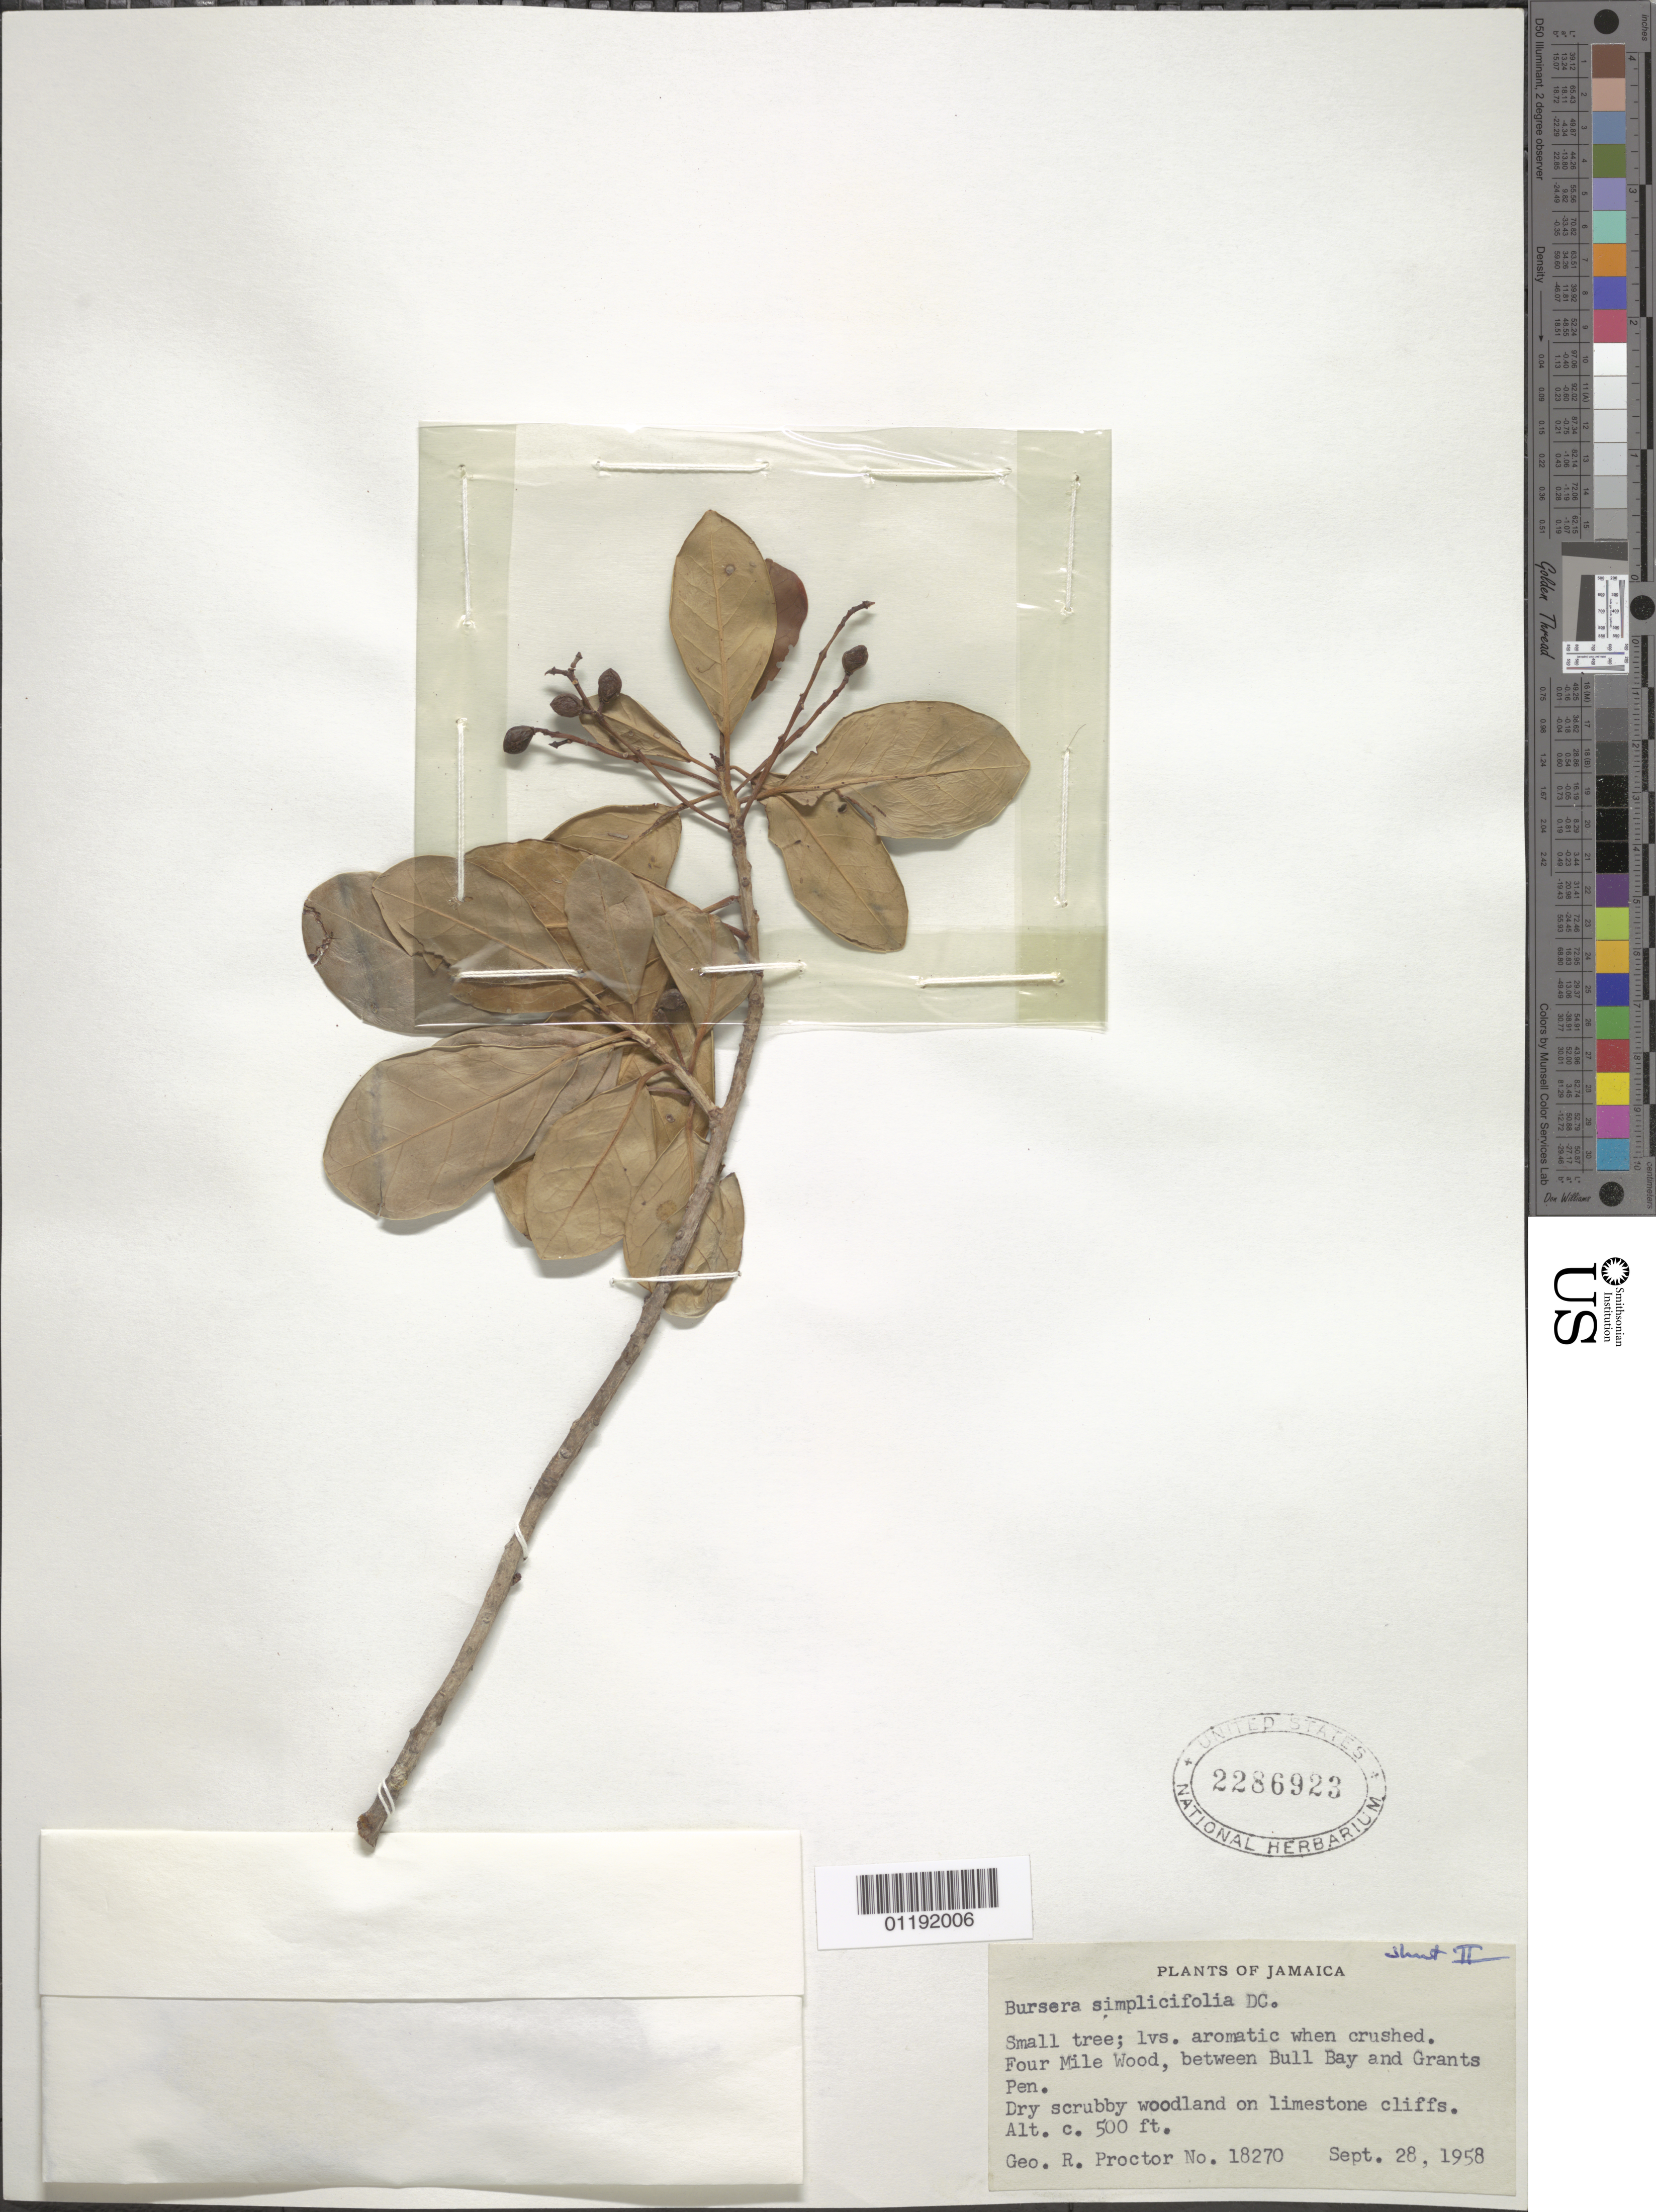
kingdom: Plantae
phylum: Tracheophyta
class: Magnoliopsida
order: Sapindales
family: Burseraceae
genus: Bursera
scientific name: Bursera lunanii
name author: (Spreng.) C.D. Adams & Dandy ex Proctor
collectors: G. Proctor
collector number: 18270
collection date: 1958-09-28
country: Jamaica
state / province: Saint Thomas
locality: Four Mile Wood, between Bull Bay and Grants Pen.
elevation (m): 152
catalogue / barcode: US 2286923